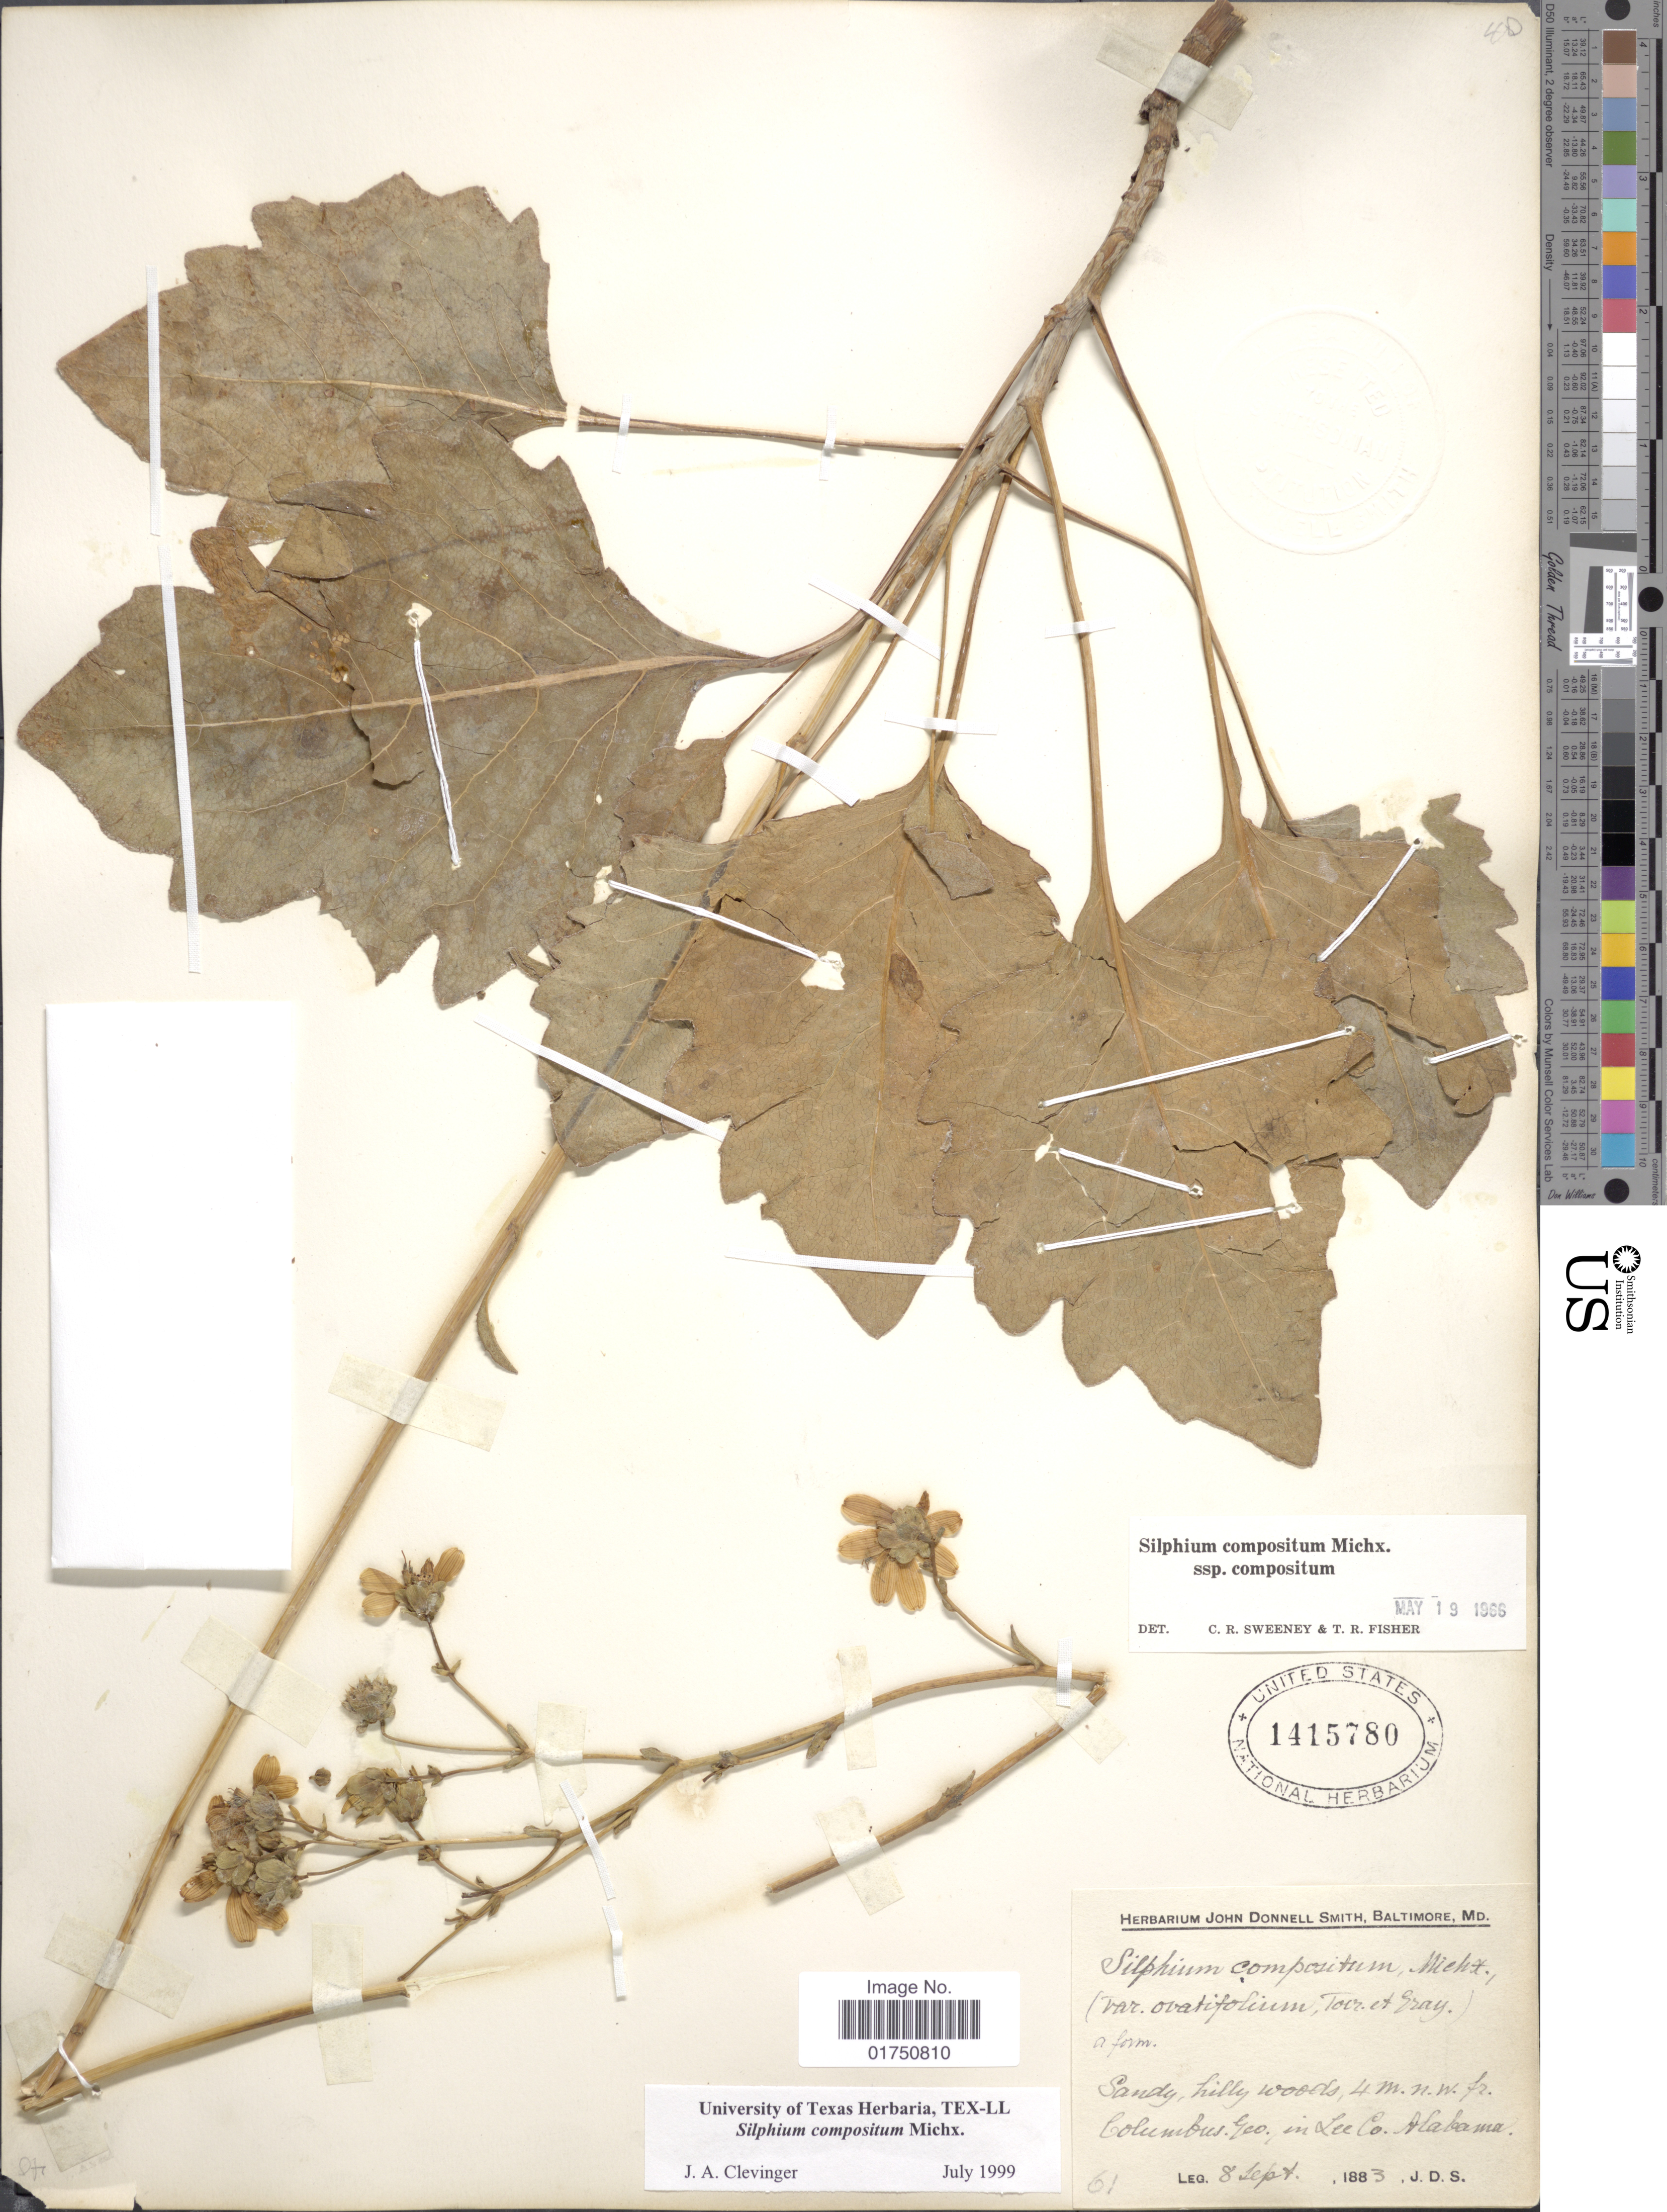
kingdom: Plantae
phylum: Tracheophyta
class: Magnoliopsida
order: Asterales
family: Asteraceae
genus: Silphium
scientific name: Silphium compositum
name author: Michx.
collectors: J. Donnell Smith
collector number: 61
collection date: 1883-09-08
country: United States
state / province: Alabama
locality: Sandy, hill woods, 4 m.n.w. fr. Columbus, Geo., in Lee Co. Alabama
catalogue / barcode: US 1415780